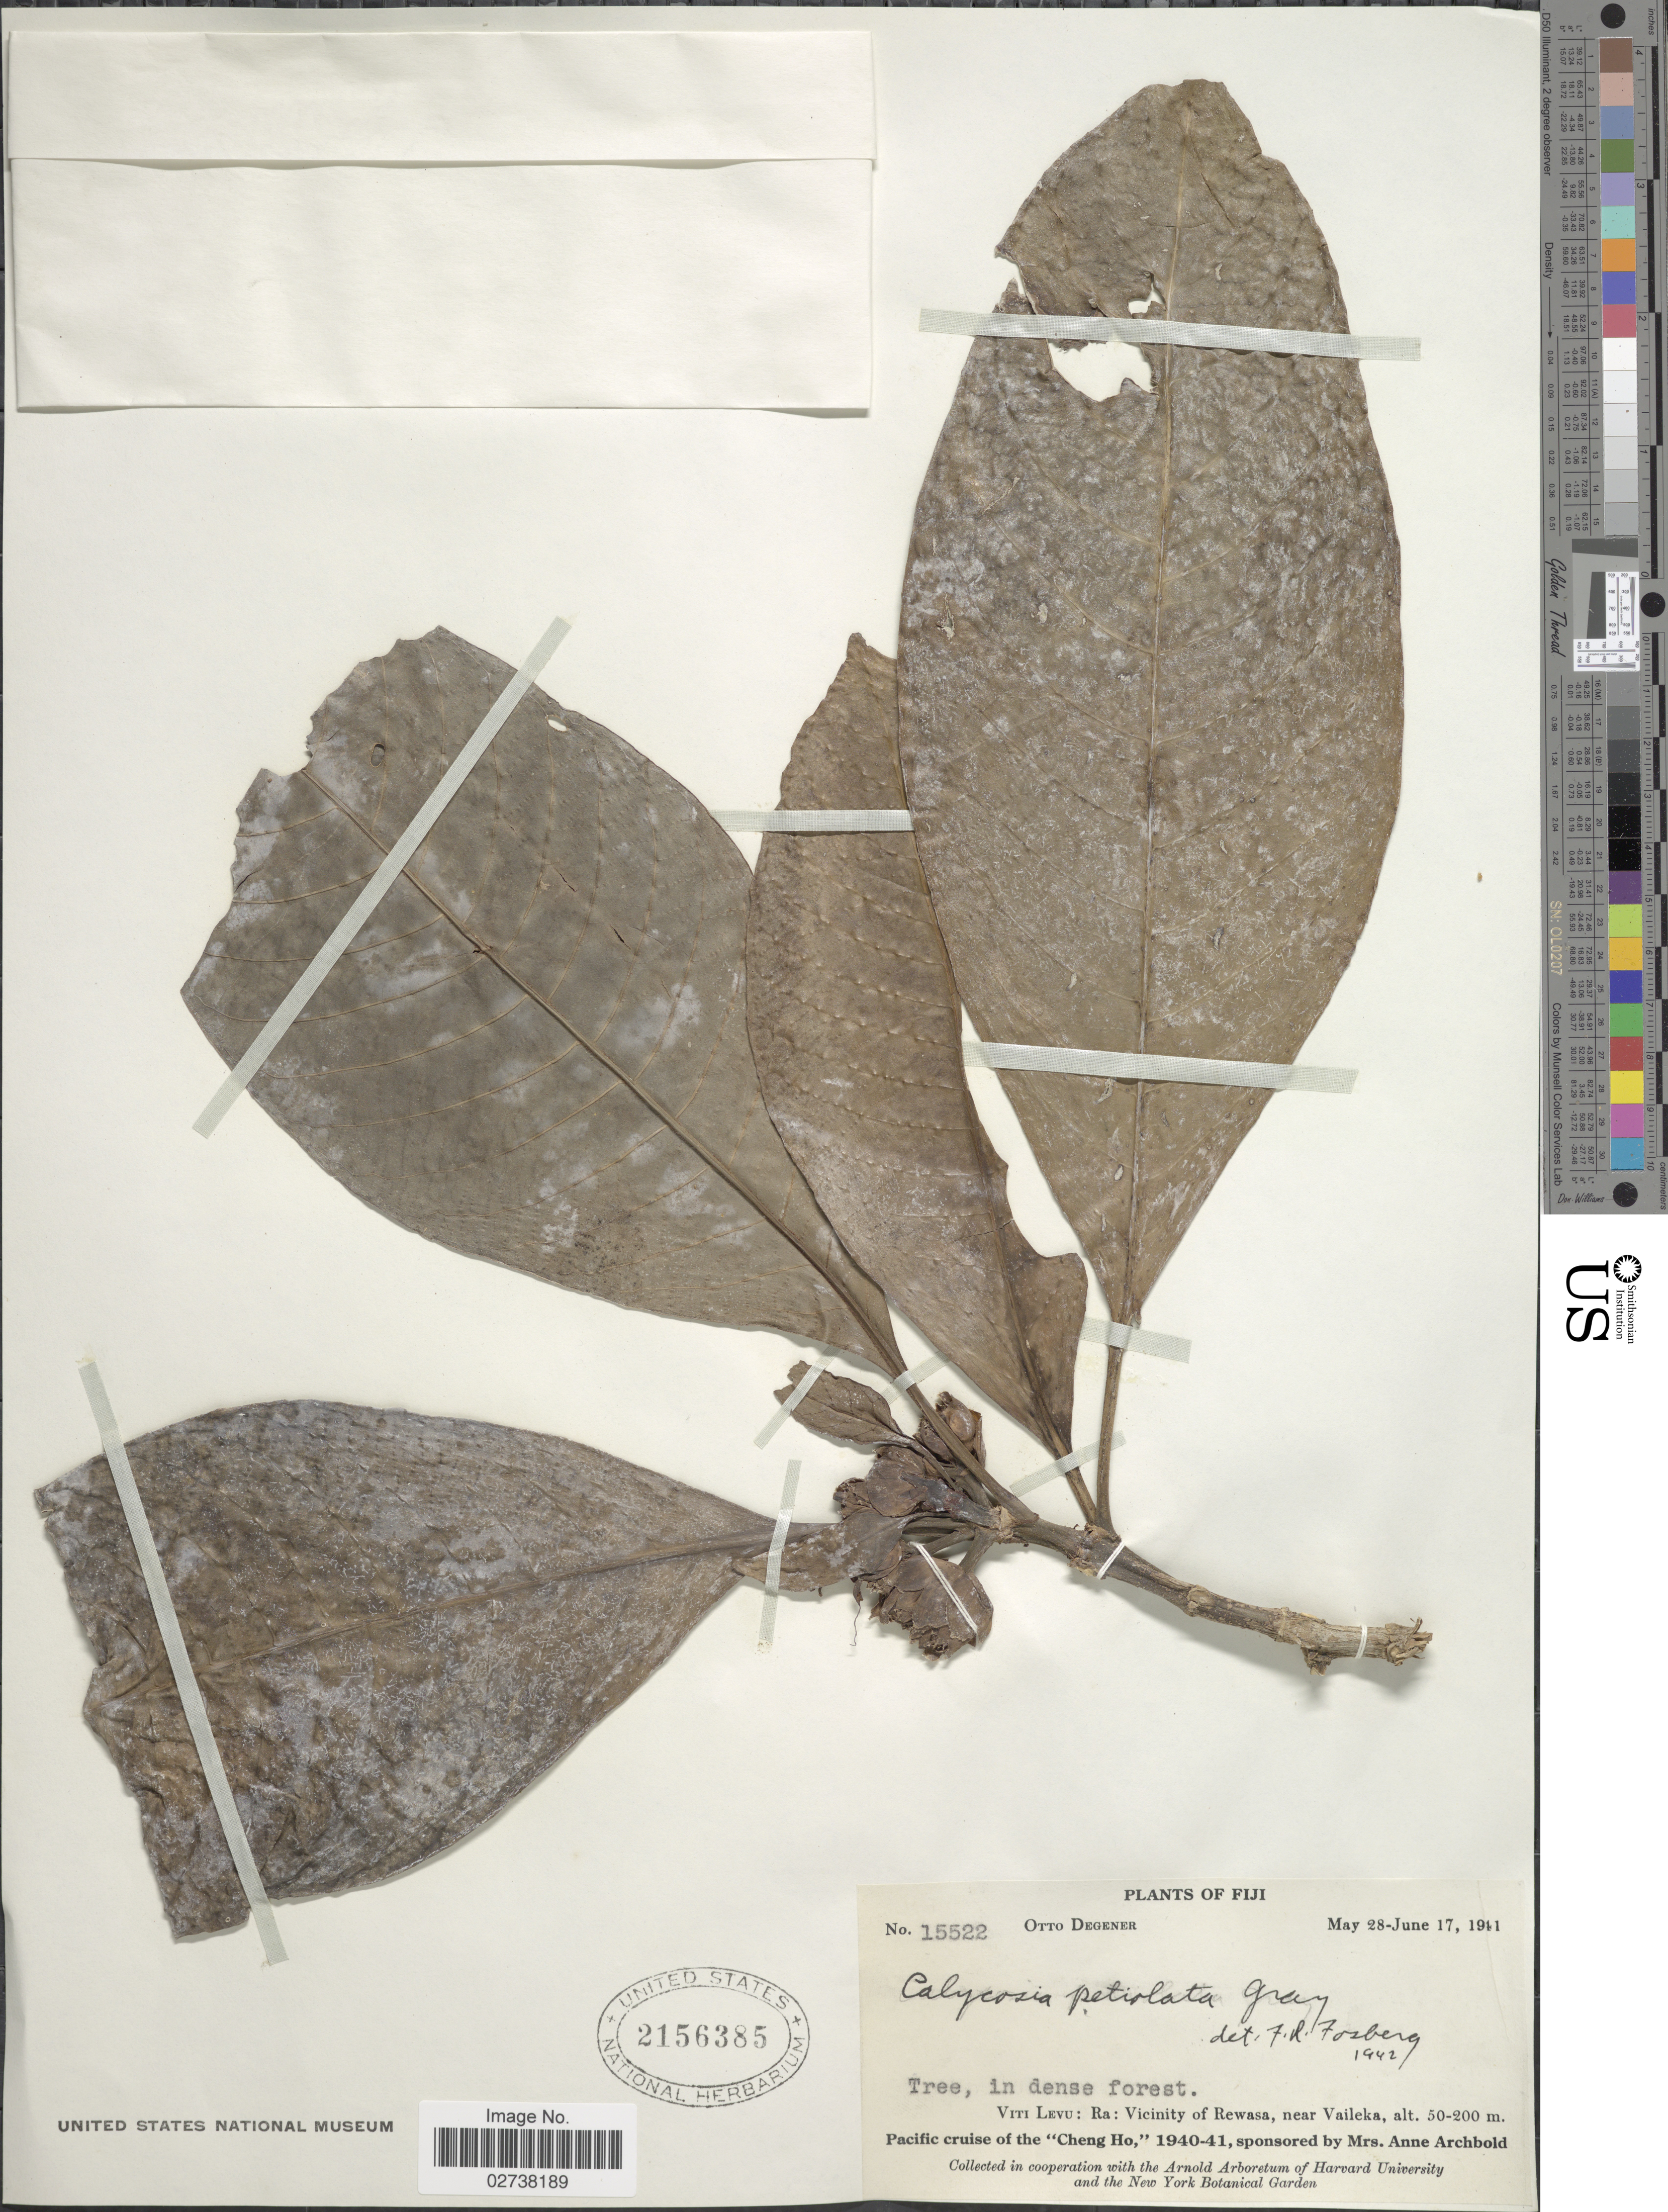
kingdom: Plantae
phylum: Tracheophyta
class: Magnoliopsida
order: Gentianales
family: Rubiaceae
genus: Calycosia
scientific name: Calycosia petiolata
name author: A. Gray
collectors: O. Degener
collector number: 15522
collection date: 1941-05-28/1941-06-17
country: Fiji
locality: Viti Levu: Ra: Vicinity of Rewasa, near Vaileka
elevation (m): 50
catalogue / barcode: US 2156385